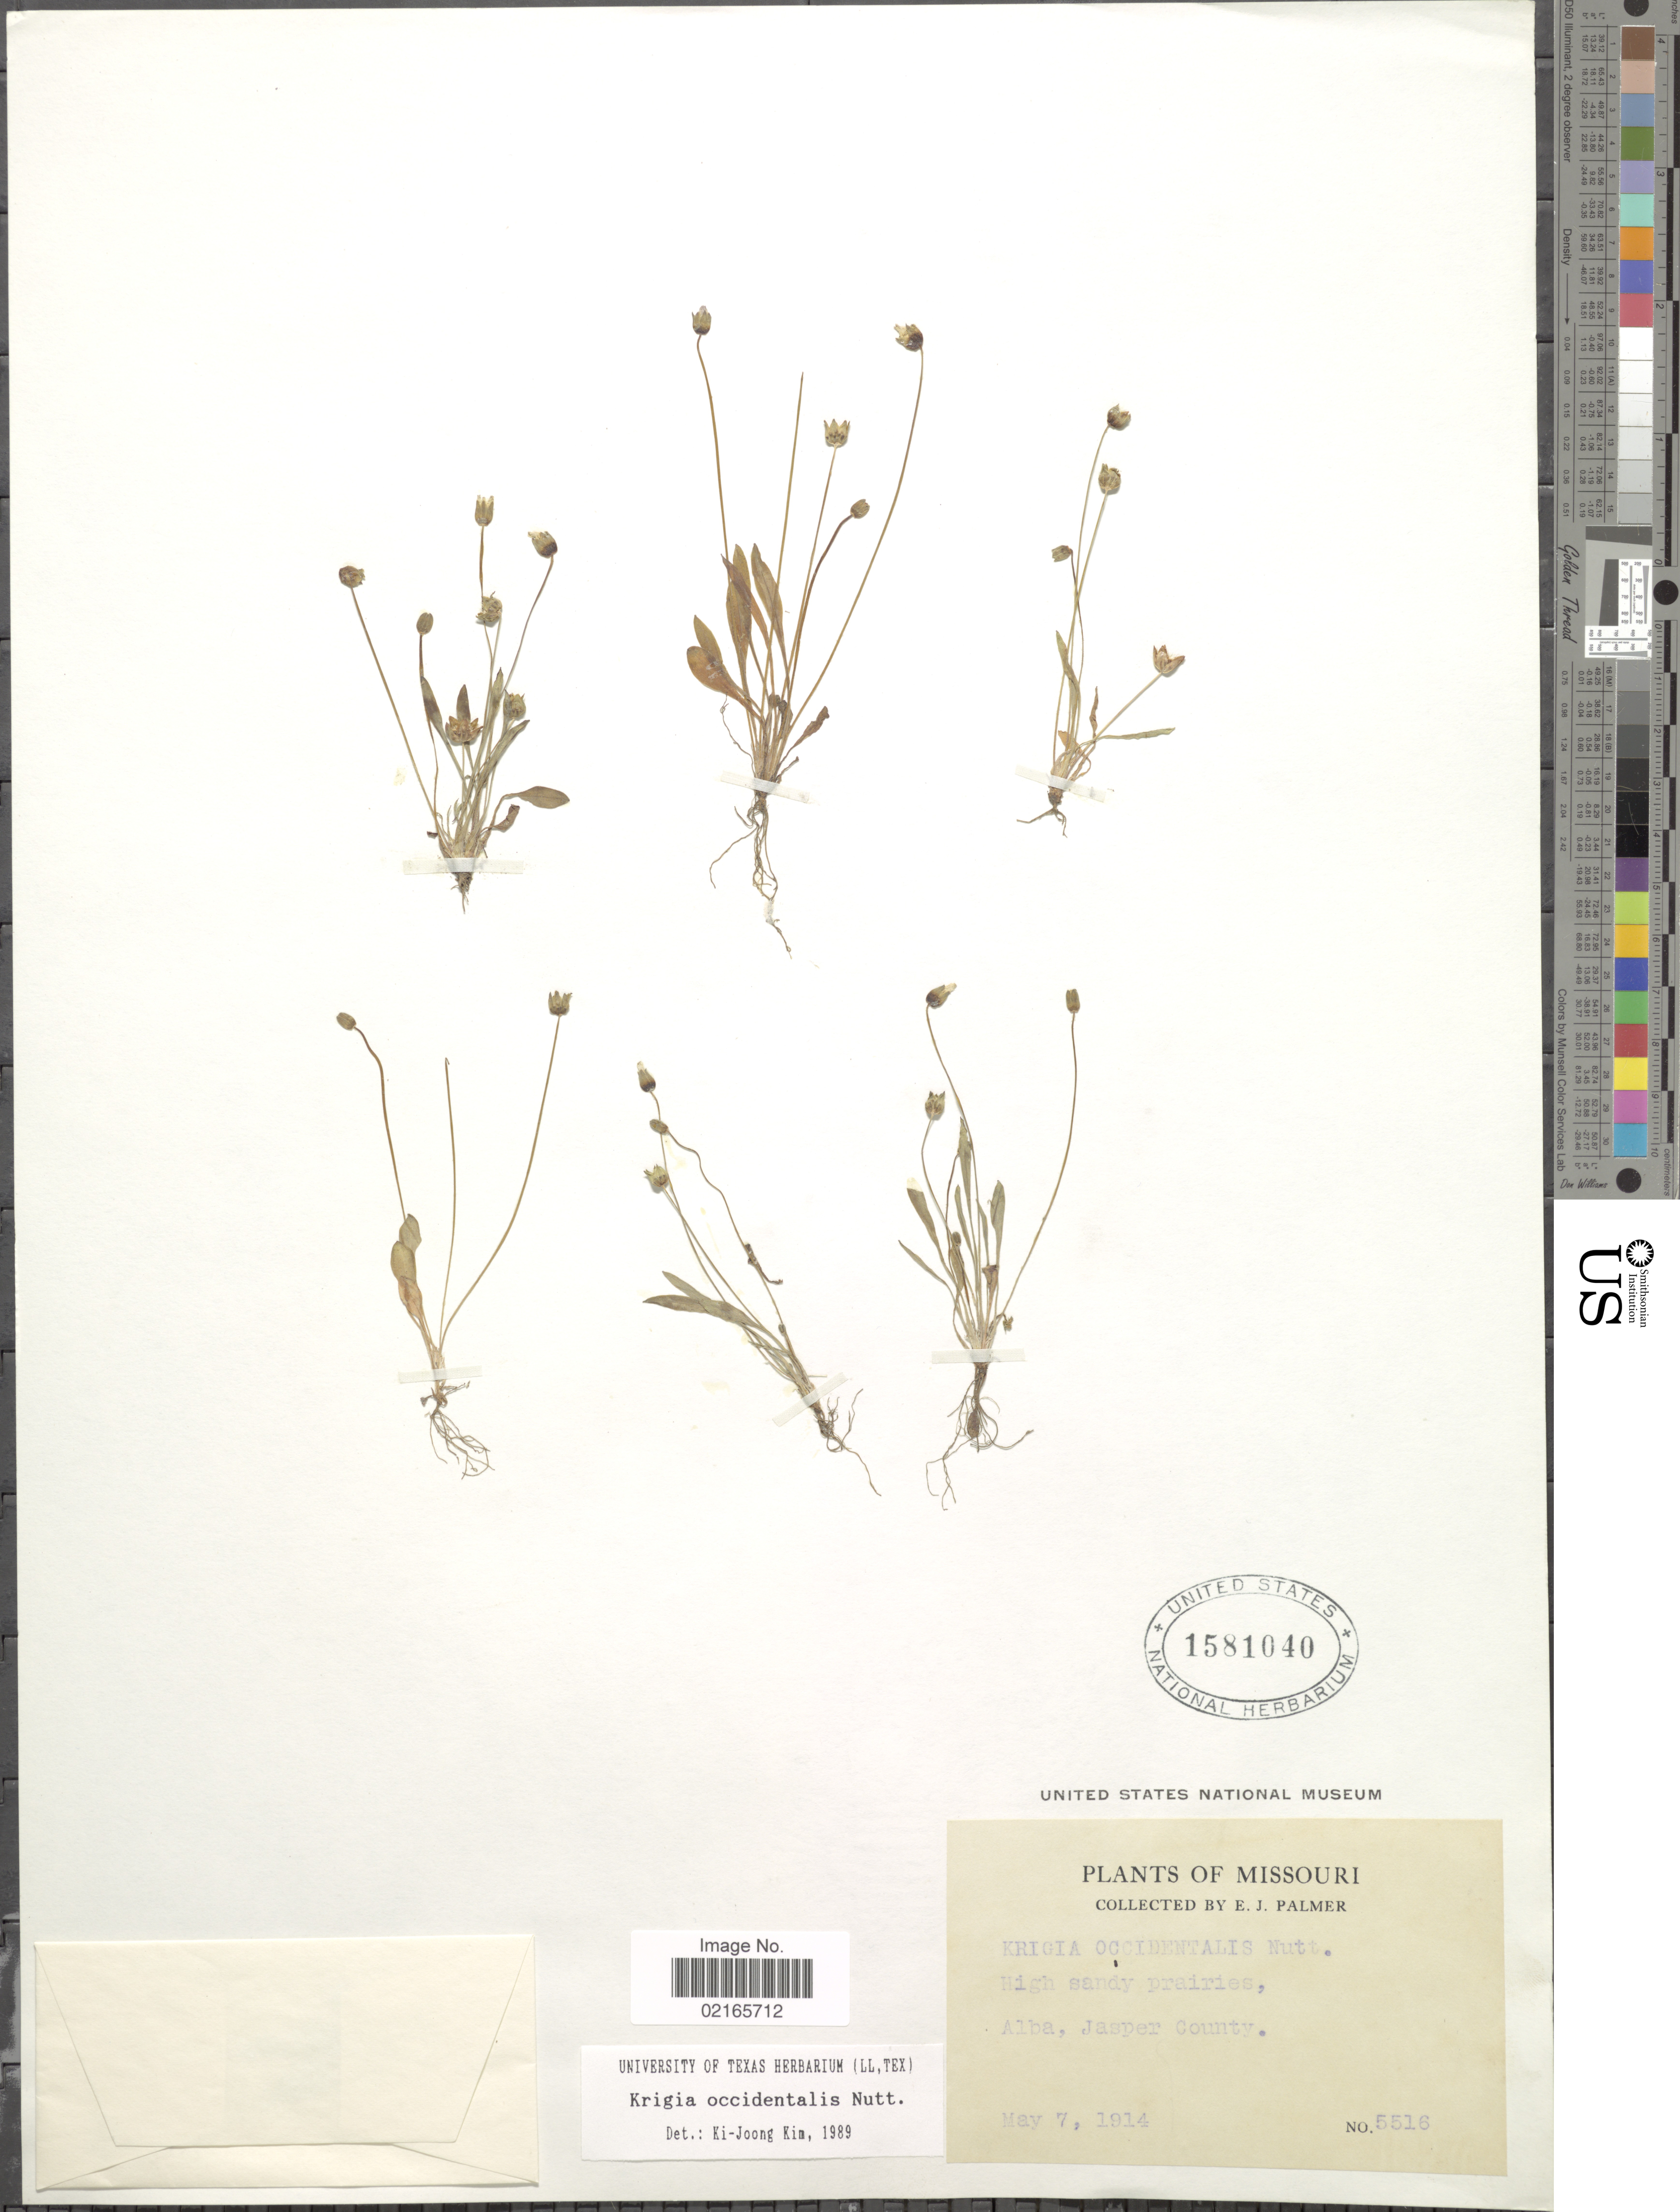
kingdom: Plantae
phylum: Tracheophyta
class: Magnoliopsida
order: Asterales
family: Asteraceae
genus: Krigia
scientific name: Krigia occidentalis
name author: Nutt.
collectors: E. J. Palmer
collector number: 5516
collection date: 1914-05-07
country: United States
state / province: Missouri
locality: High sandy prairies, Alba, Jasper County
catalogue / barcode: US 1581040